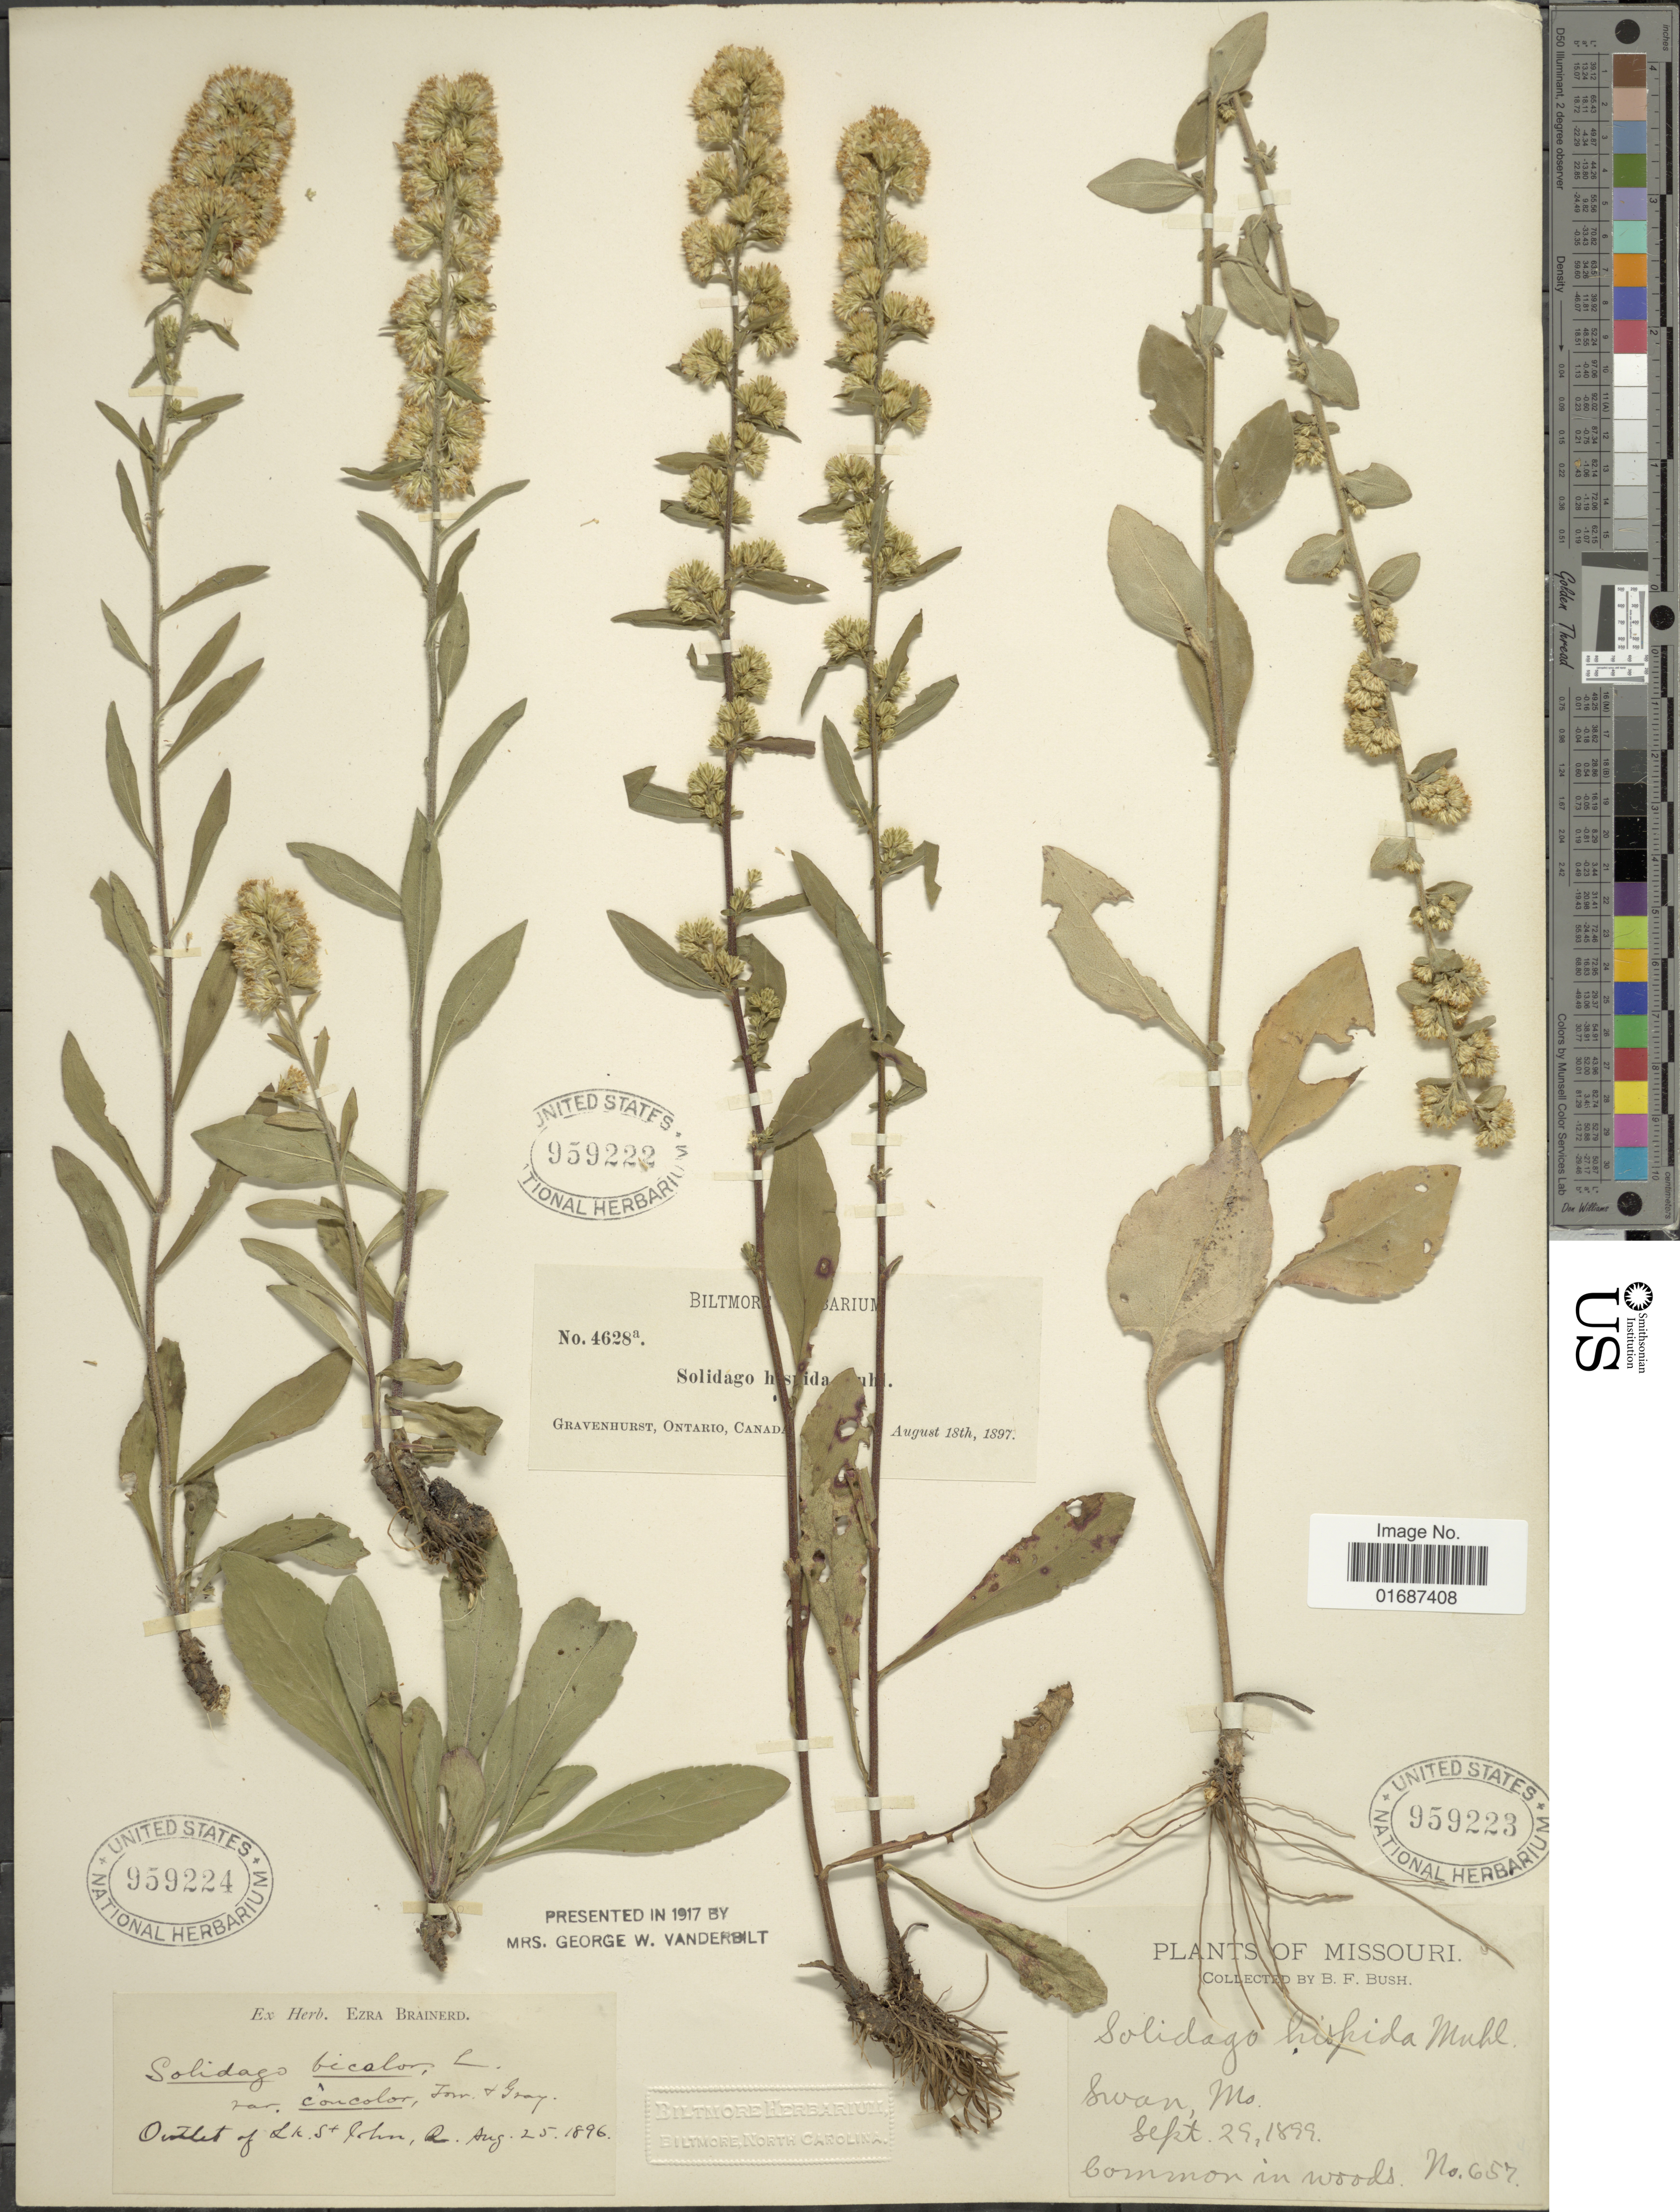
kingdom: Plantae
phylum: Tracheophyta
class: Magnoliopsida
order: Asterales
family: Asteraceae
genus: Solidago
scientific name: Solidago hispida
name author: Muhl. ex Willd.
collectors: ex herb. Ezra Brainerd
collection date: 1896-08-25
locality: Outlet of Lk. St John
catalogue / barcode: US 959224